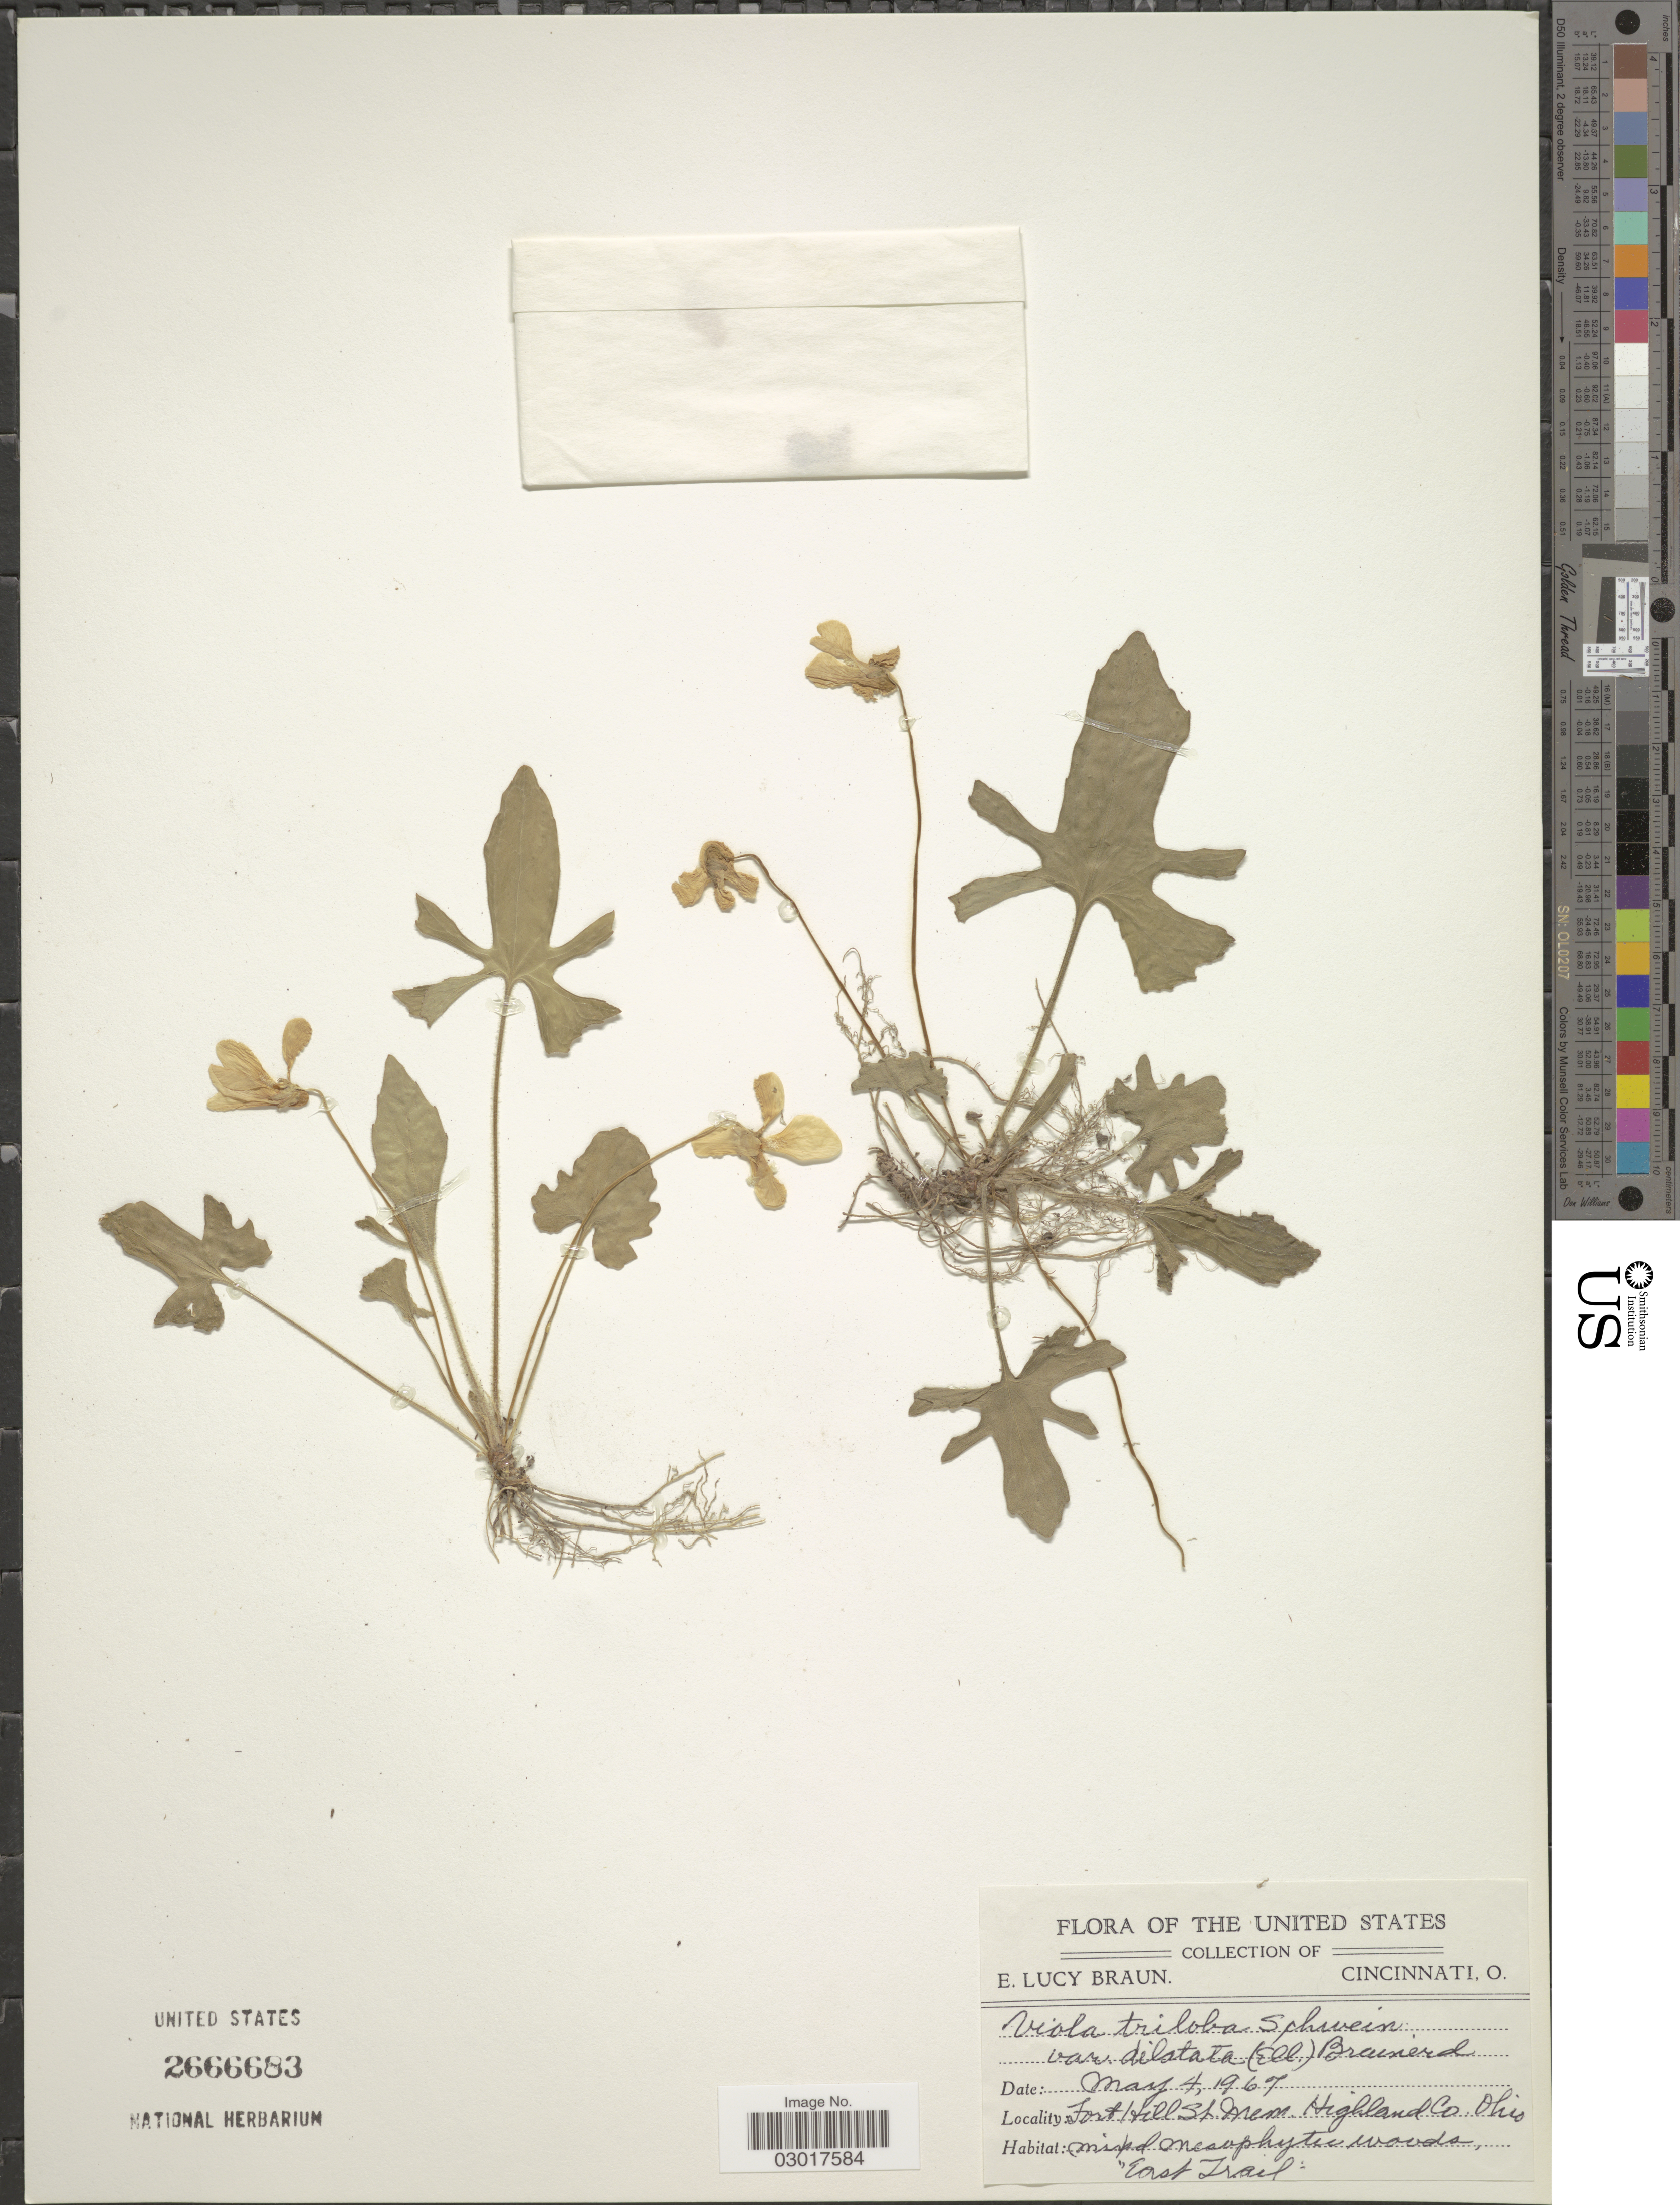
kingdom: Plantae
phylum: Tracheophyta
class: Magnoliopsida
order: Malpighiales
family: Violaceae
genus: Viola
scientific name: Viola triloba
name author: Schwein.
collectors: E. L. Braun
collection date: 1967-05-04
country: United States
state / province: Ohio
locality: Fort Hill St. Mem. Highland Co.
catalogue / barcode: US 2666683